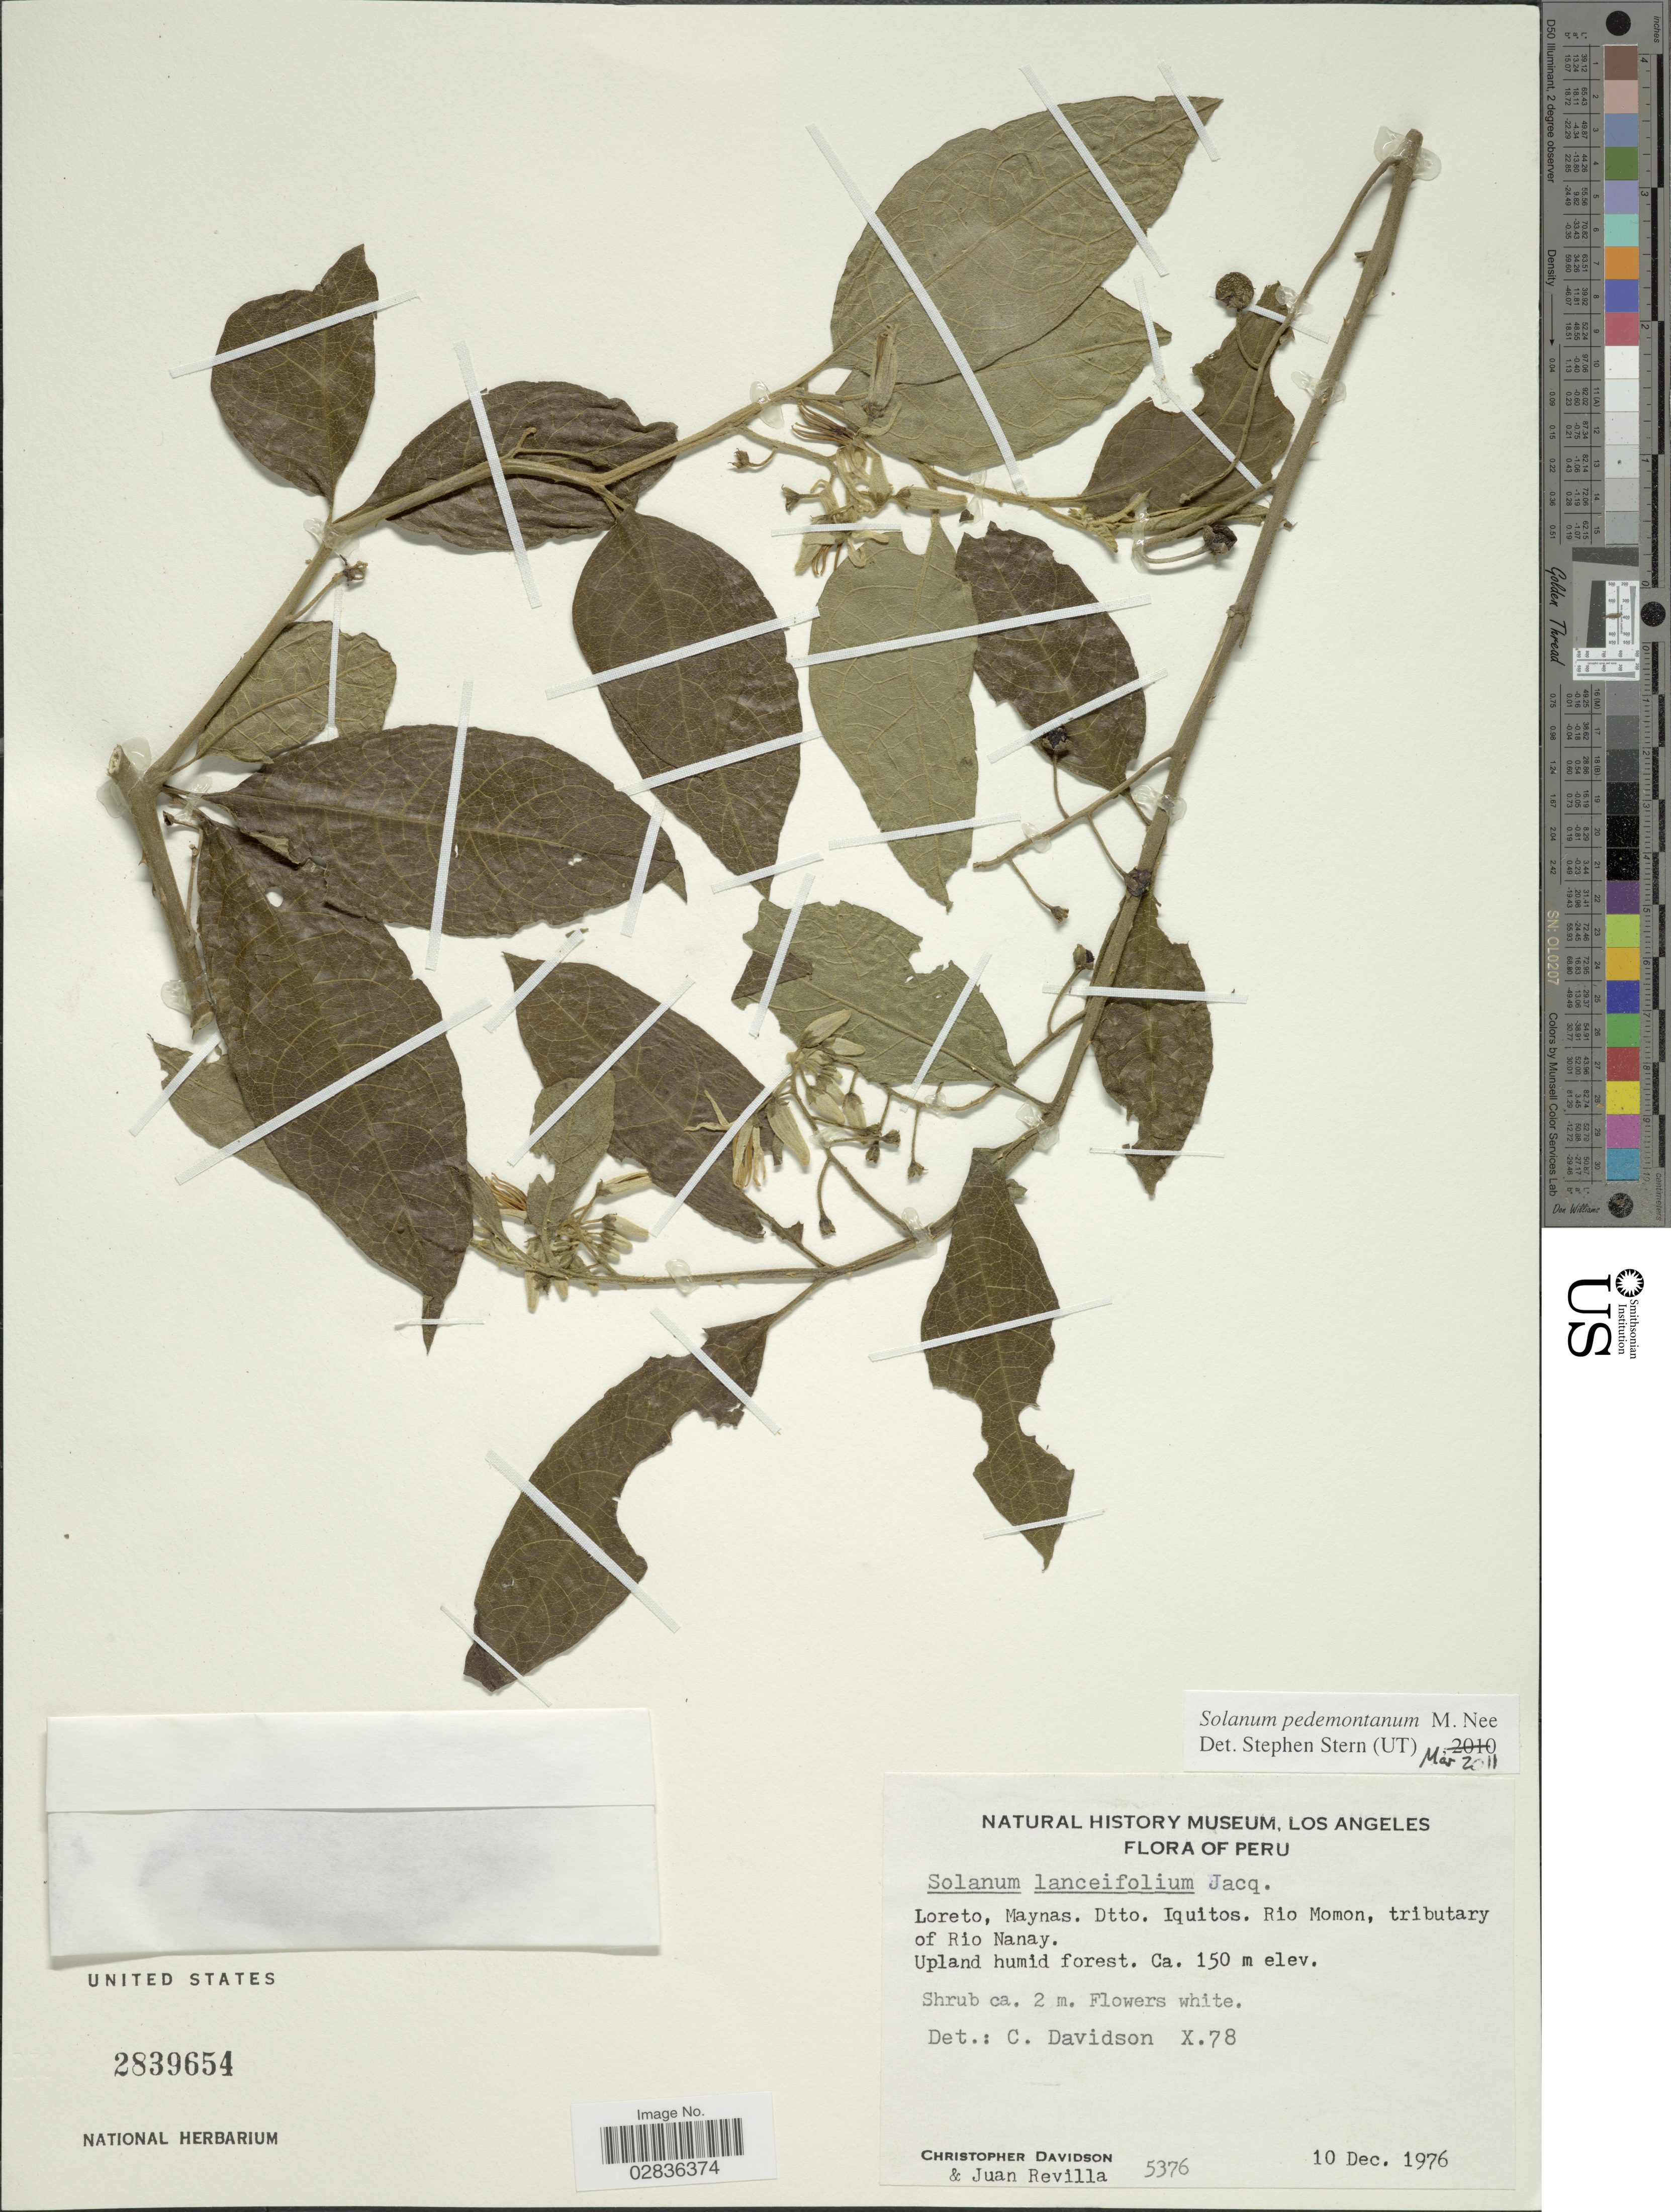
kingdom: Plantae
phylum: Tracheophyta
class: Magnoliopsida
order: Solanales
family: Solanaceae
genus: Solanum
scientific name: Solanum pedemontanum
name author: M. Nee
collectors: C. Davidson & J. Revilla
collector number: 5376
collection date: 1976-12-10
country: Peru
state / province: Loreto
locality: Loreto, Maynas. Dtto. Iquitos. Rio Momon, tributary of Rio Nanay.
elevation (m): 150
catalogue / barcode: US 2839654